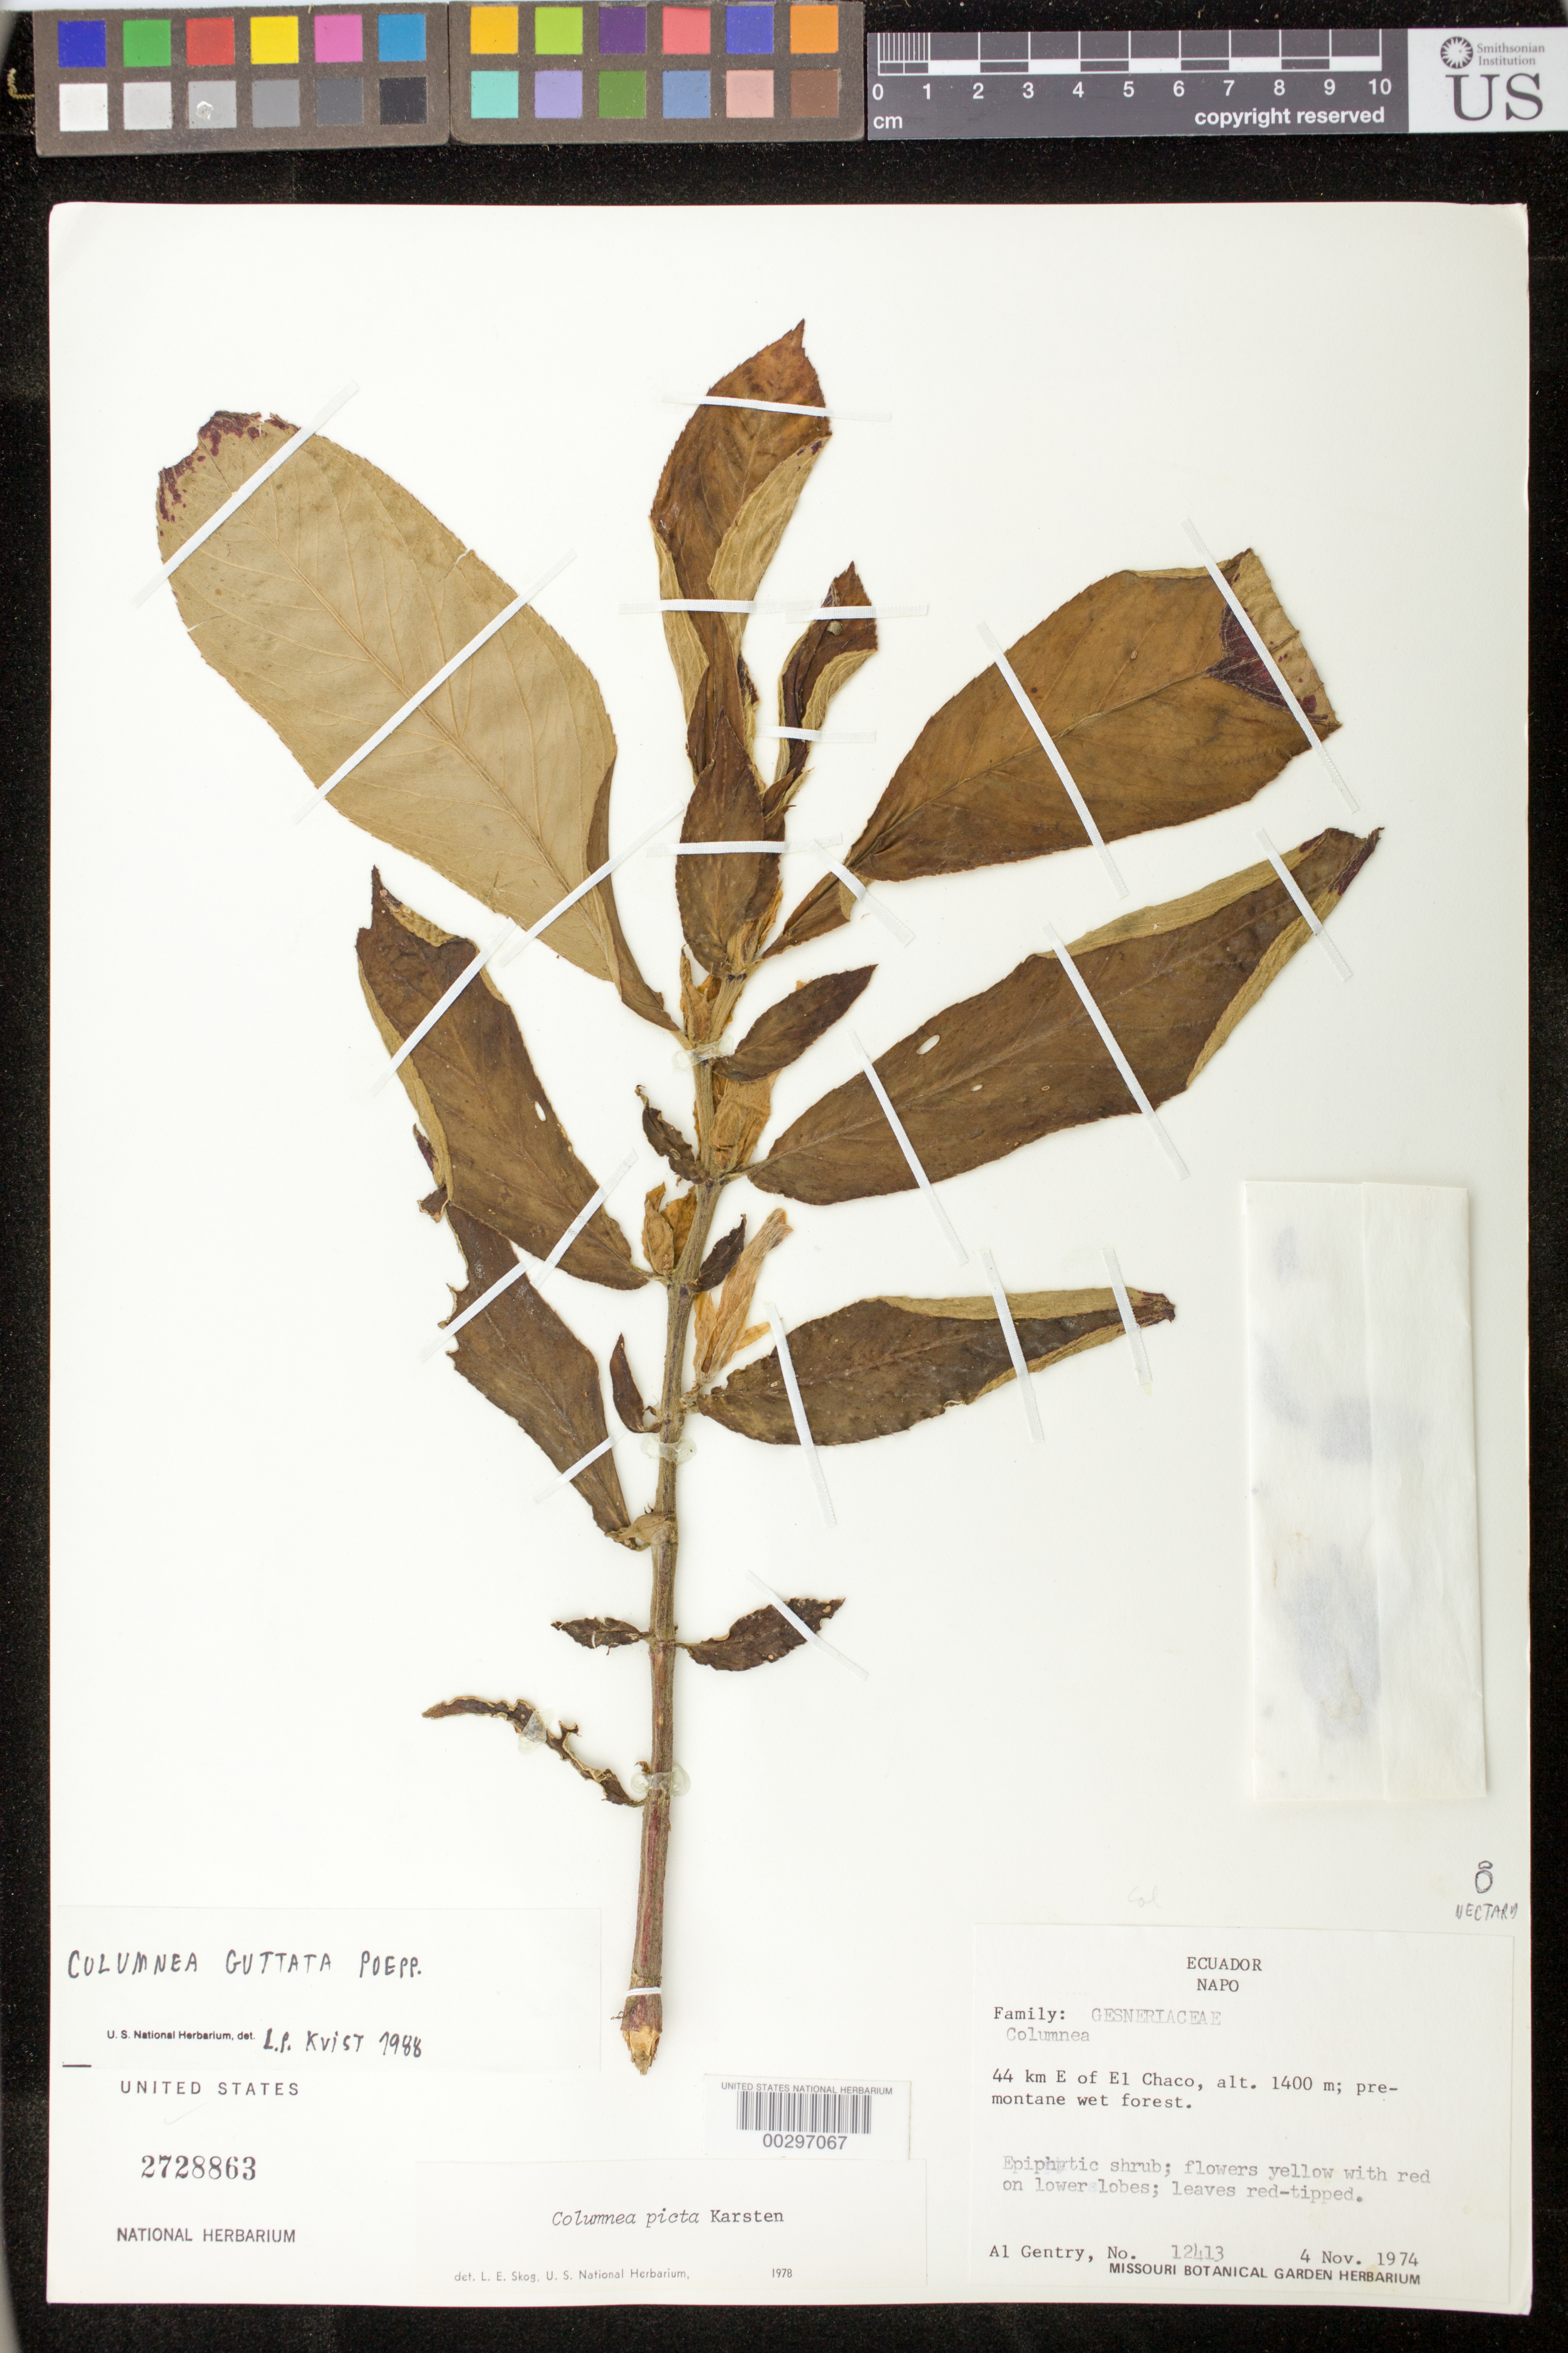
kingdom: Plantae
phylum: Tracheophyta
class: Magnoliopsida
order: Lamiales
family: Gesneriaceae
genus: Columnea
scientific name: Columnea guttata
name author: Poepp.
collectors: A. H. Gentry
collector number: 12413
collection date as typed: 04 Nov 1974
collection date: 1974-11-04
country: Ecuador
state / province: Napo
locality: E of El Chaco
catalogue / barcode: US 2728863